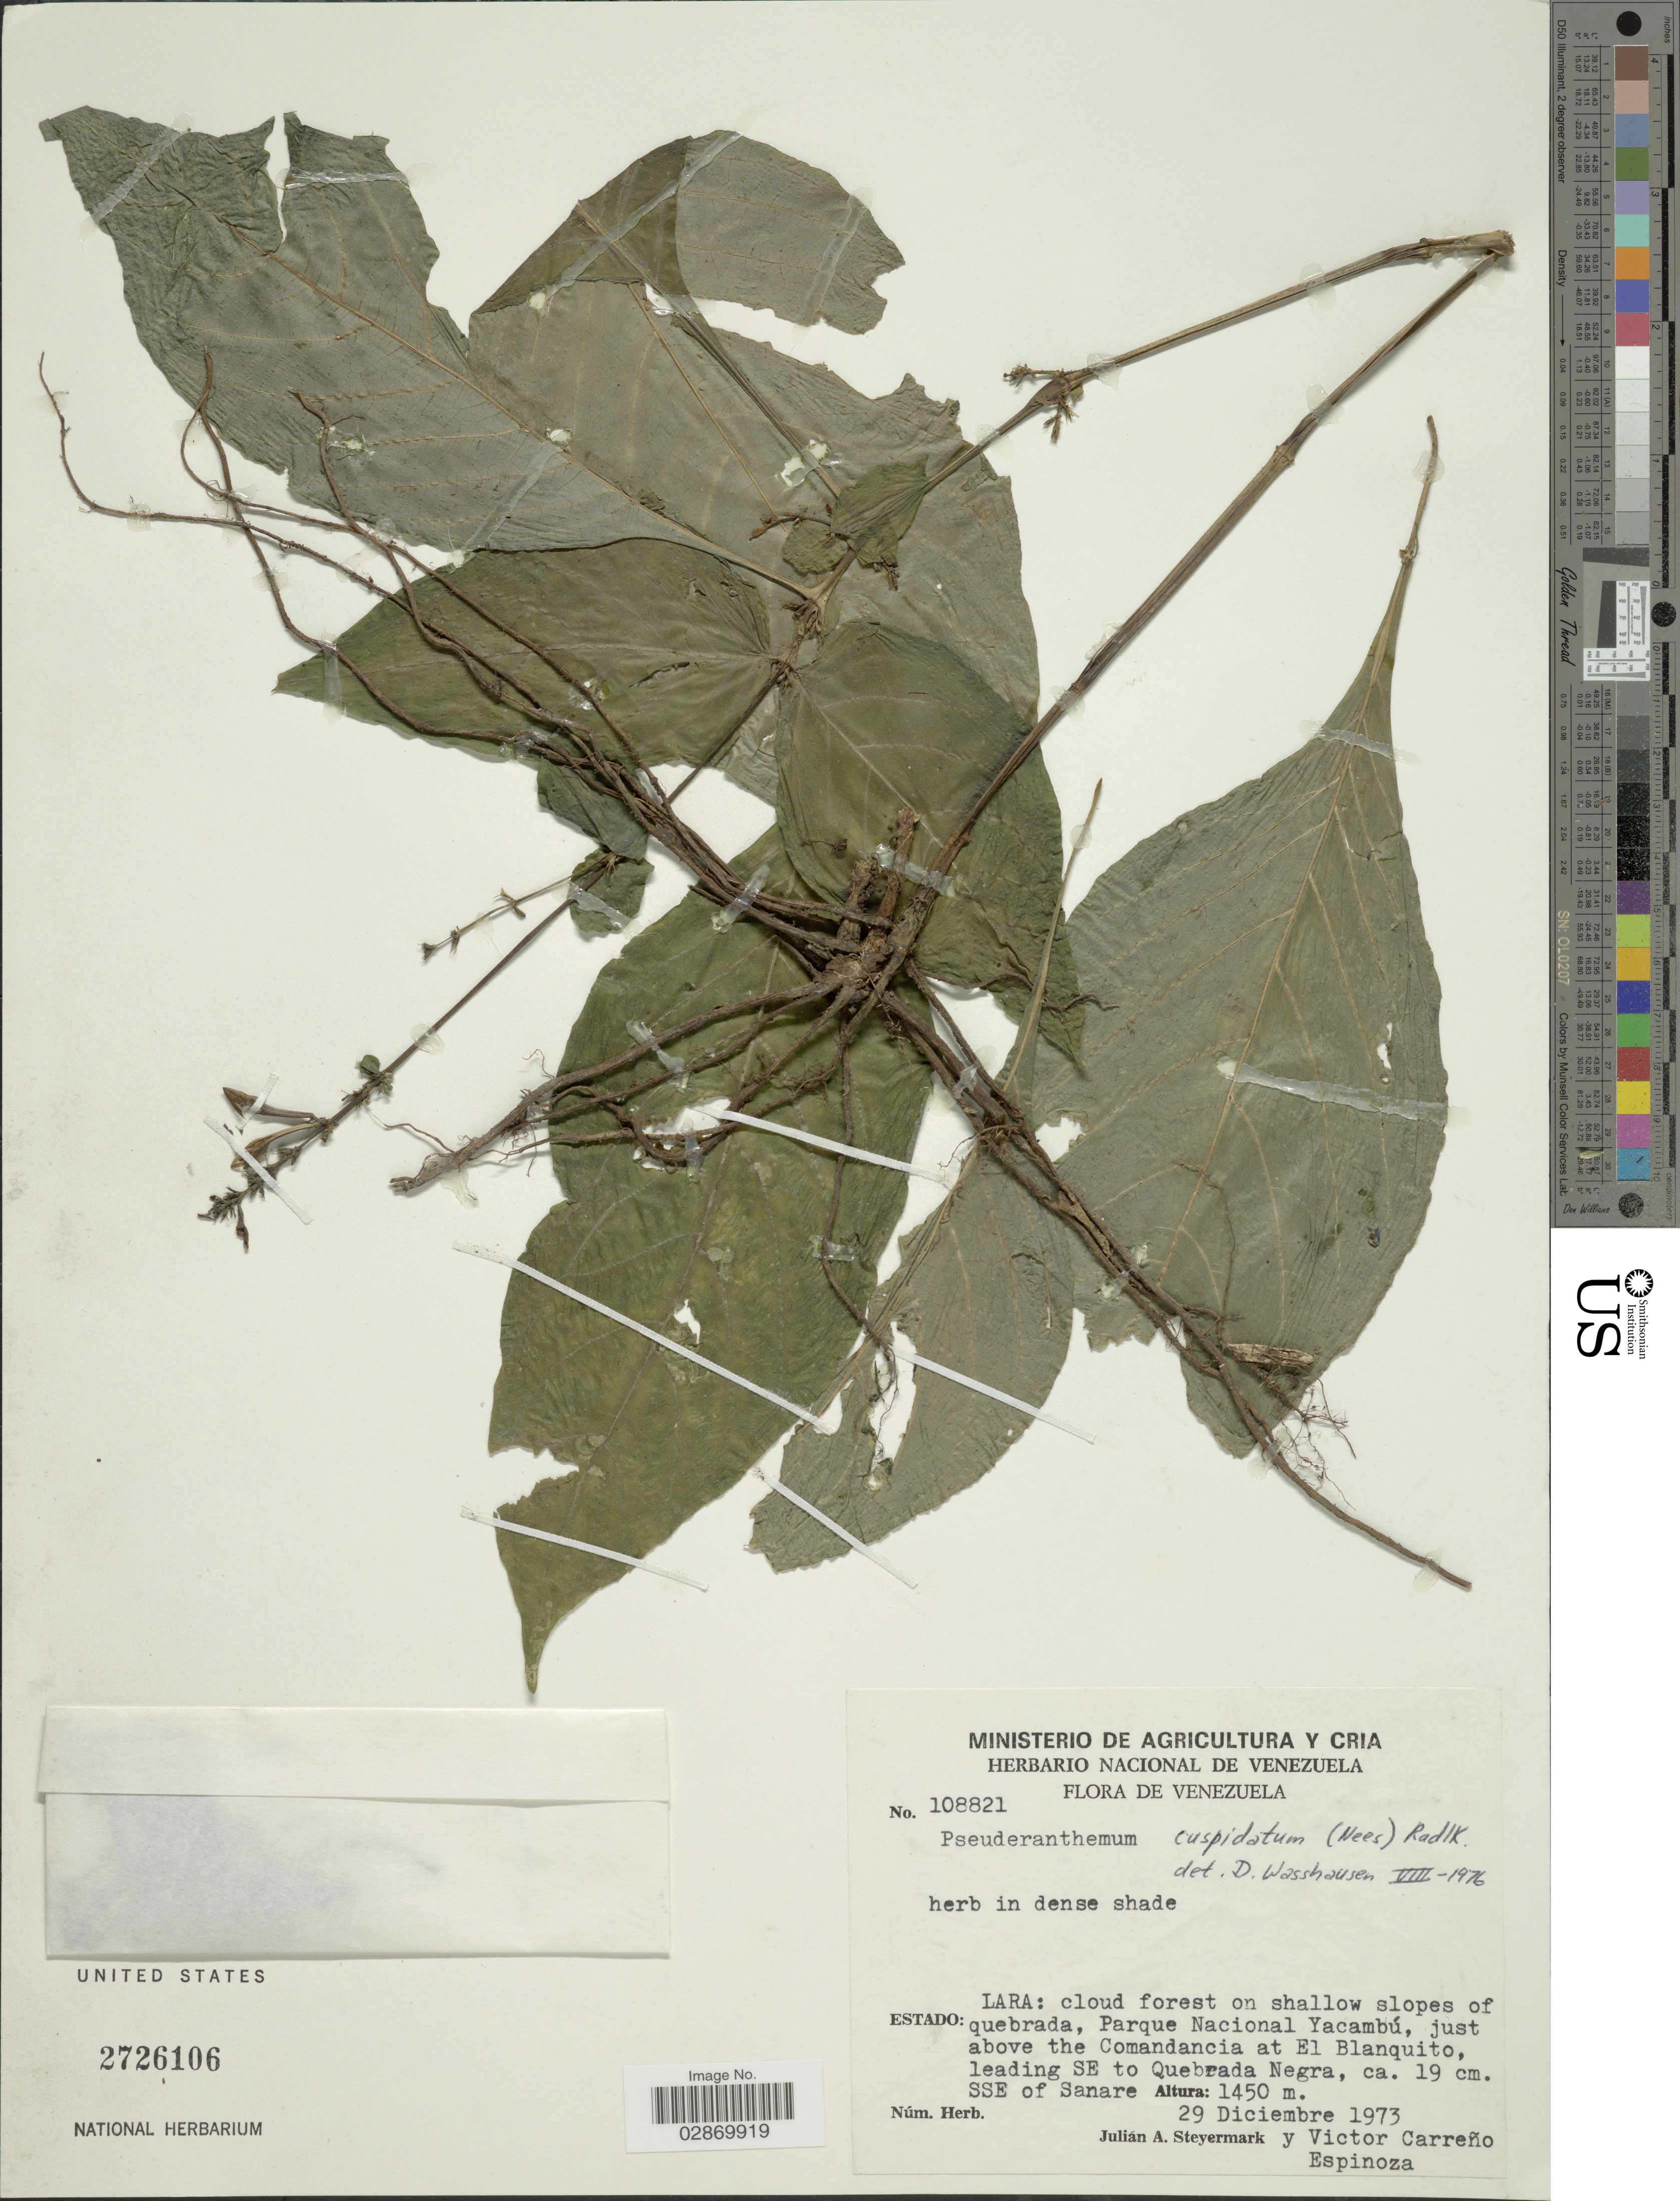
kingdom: Plantae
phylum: Tracheophyta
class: Magnoliopsida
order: Lamiales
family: Acanthaceae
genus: Pseuderanthemum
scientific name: Pseuderanthemum cuspidatum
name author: (Nees) Radlk. ex Lindau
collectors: J. Steyermark & V. Carreño E.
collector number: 108821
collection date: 1973-12-29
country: Venezuela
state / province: Lara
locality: Cloud forest on shallow slopes of quebrada, Parque Nacional Yacambú, just above the Comandancia at El Blanquito, leading SE to Quebrada Negra, ca. 19 cm. SSE of Sanare.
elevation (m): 1450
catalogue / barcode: US 2726106